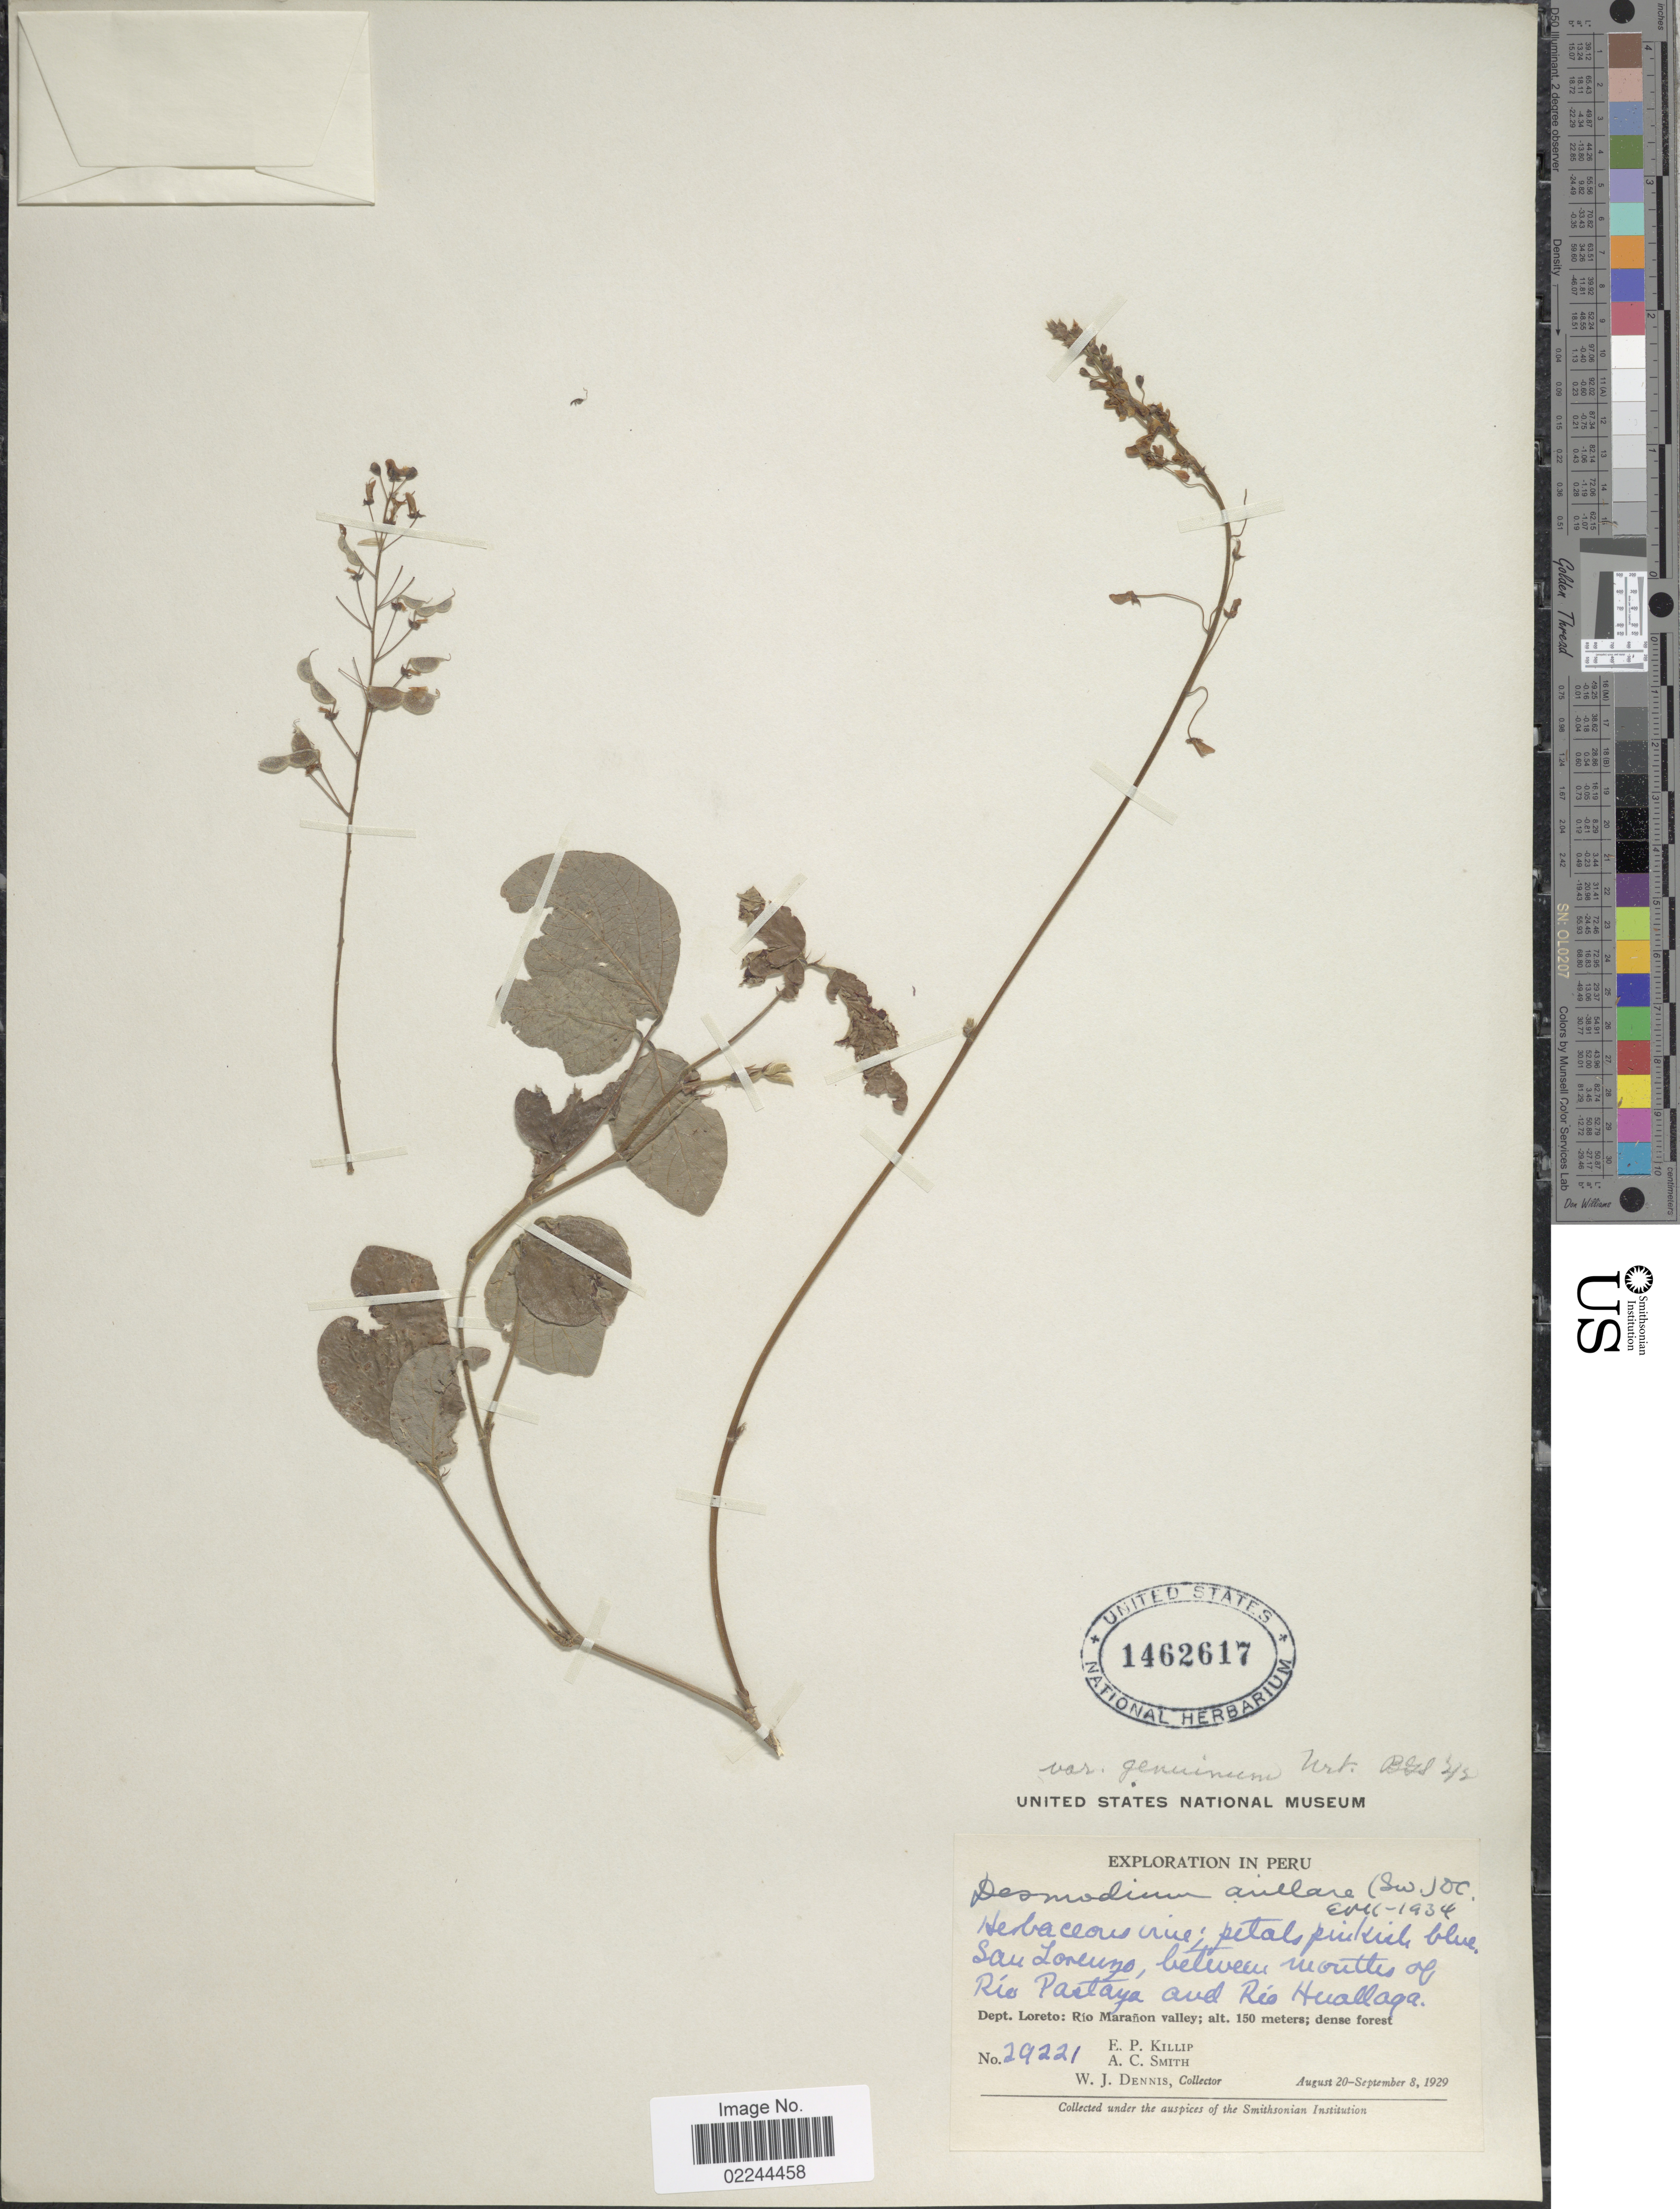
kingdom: Plantae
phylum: Tracheophyta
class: Magnoliopsida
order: Fabales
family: Fabaceae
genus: Desmodium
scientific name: Desmodium axillare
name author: (Sw.) DC.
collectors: E. P. Killip, A. C. Smith & W. J. Dennis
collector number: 29221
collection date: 1929-08-20/1929-09-08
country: Peru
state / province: Loreto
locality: San Lorenzo, between monttes of Rio Pastaya and Rio Huallaga. Dept. Loreto: Rio Maranon valley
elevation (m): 150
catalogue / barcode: US 1462617